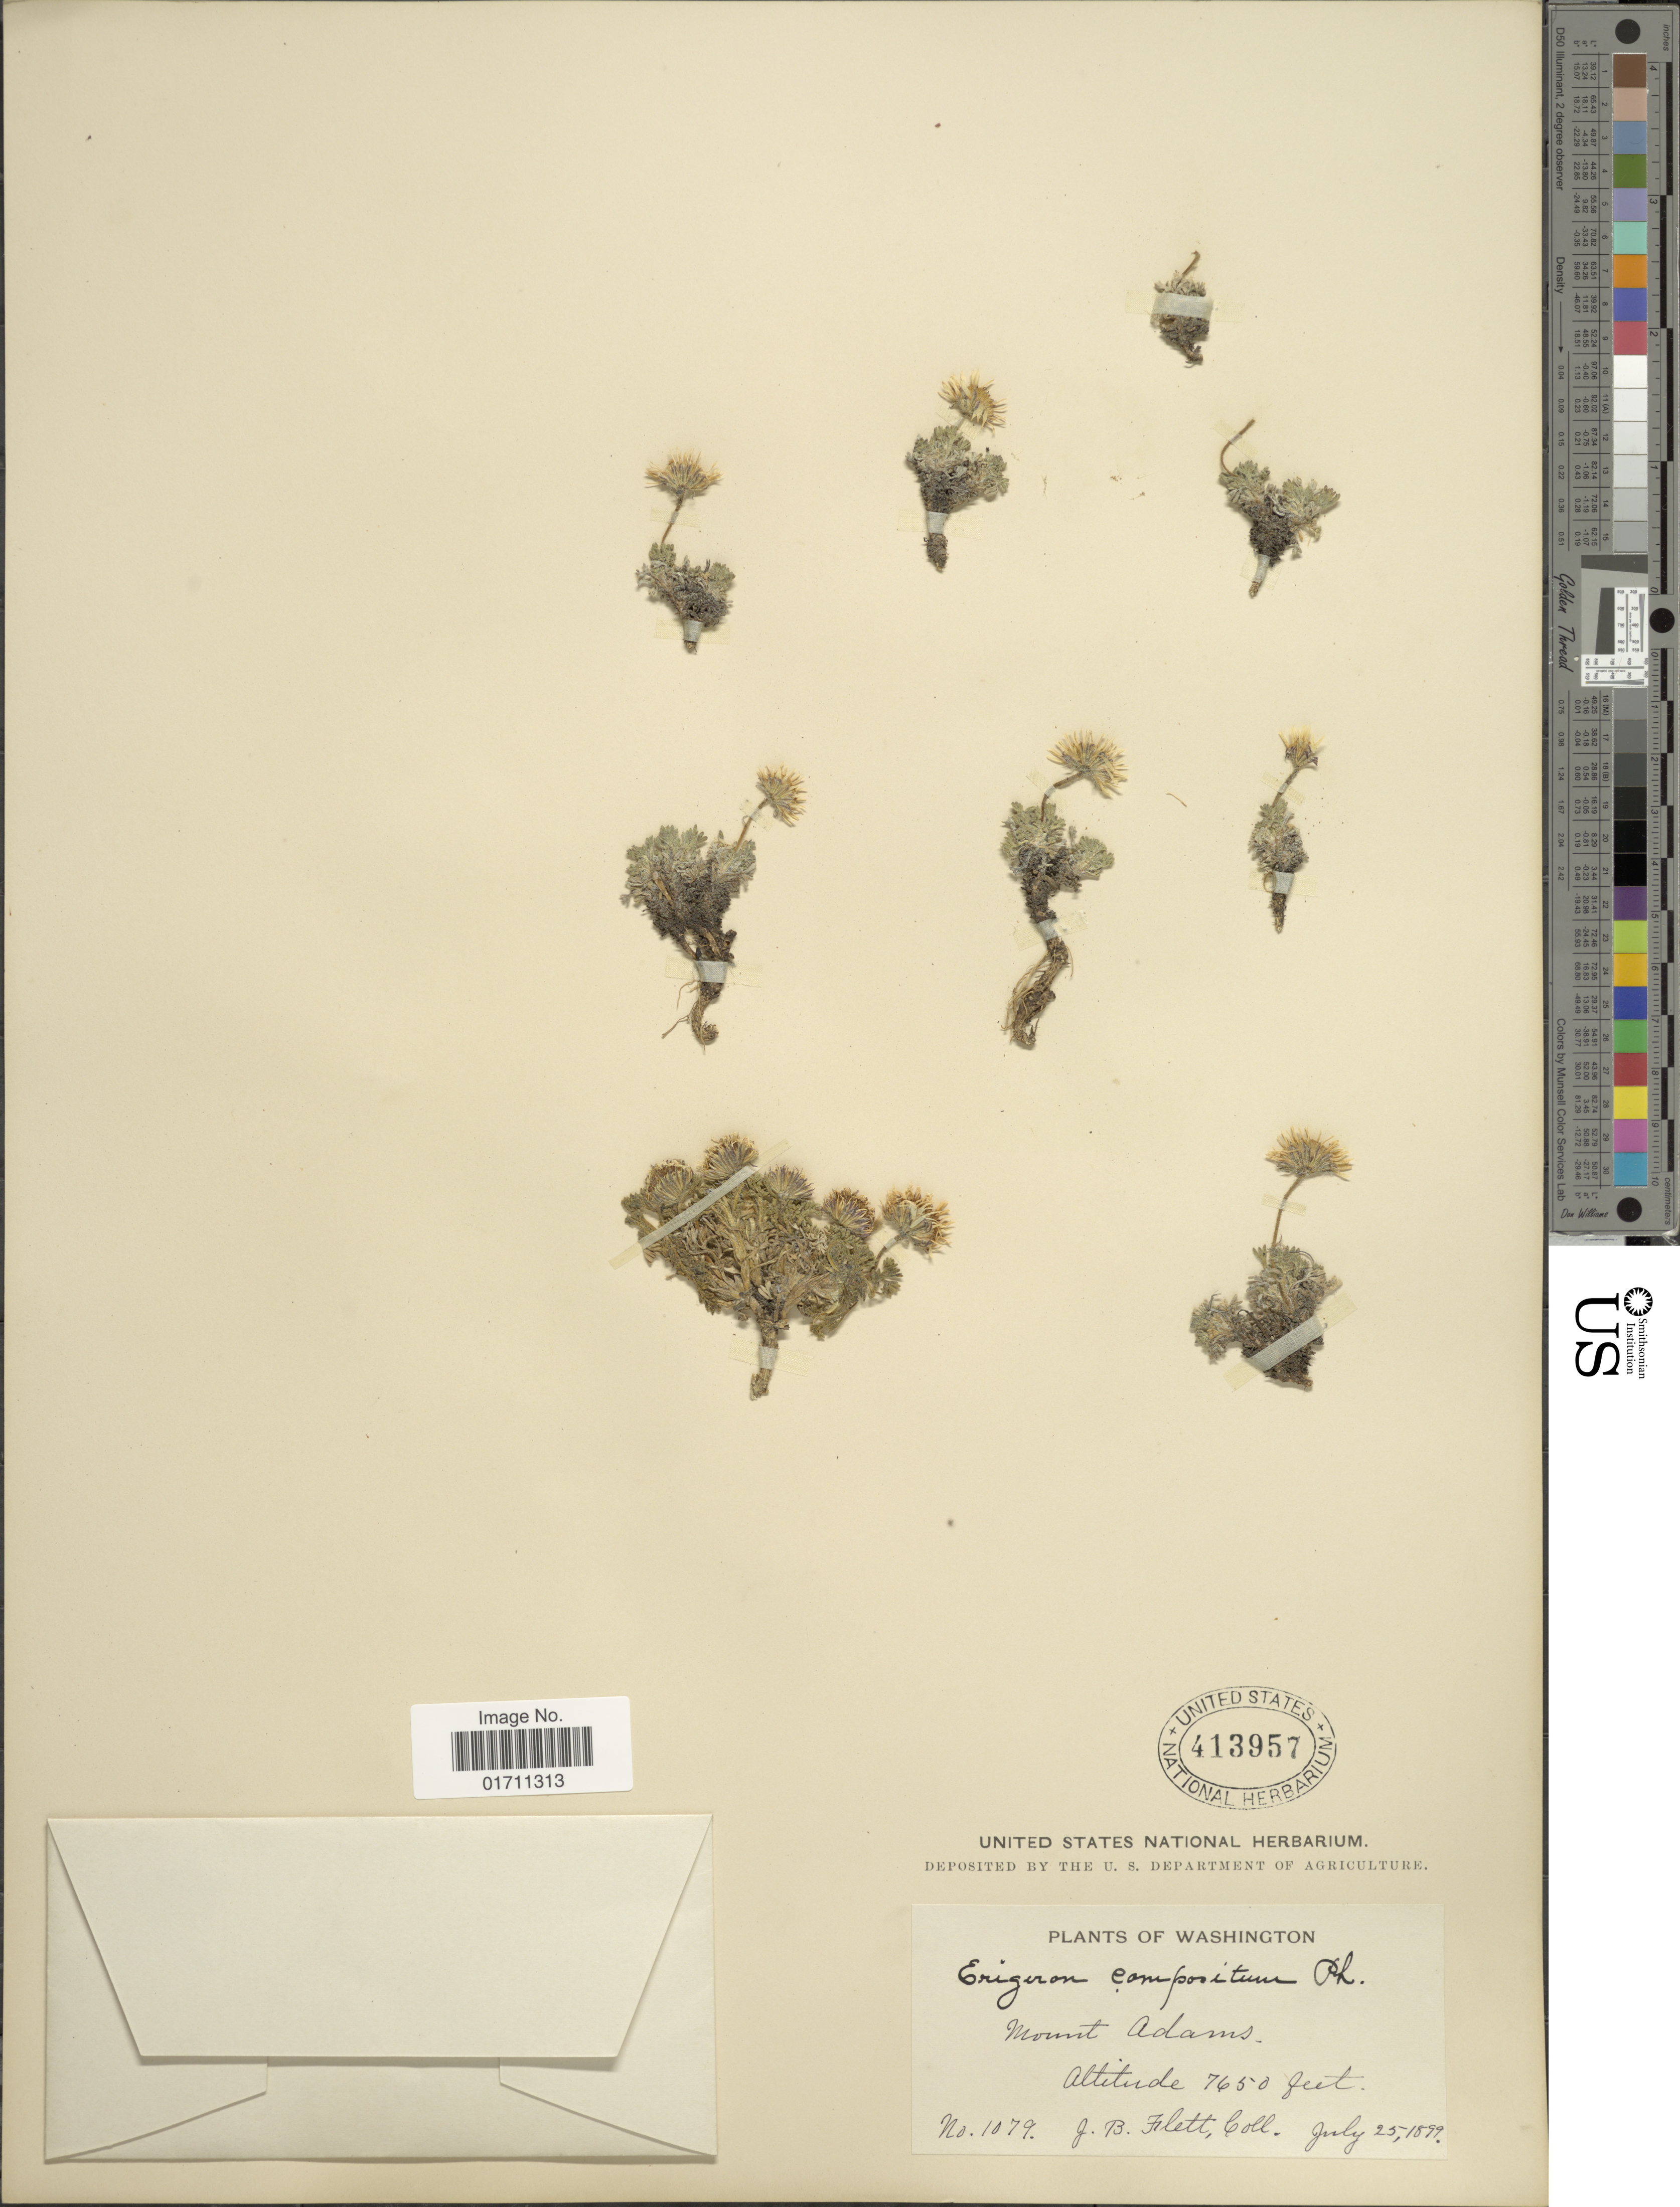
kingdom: Plantae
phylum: Tracheophyta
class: Magnoliopsida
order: Asterales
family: Asteraceae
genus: Erigeron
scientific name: Erigeron compositus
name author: Pursh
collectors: J. Flett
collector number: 1079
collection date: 1899-07-25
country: United States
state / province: Washington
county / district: Yakima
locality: Mount Adams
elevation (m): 2332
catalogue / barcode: US 413957